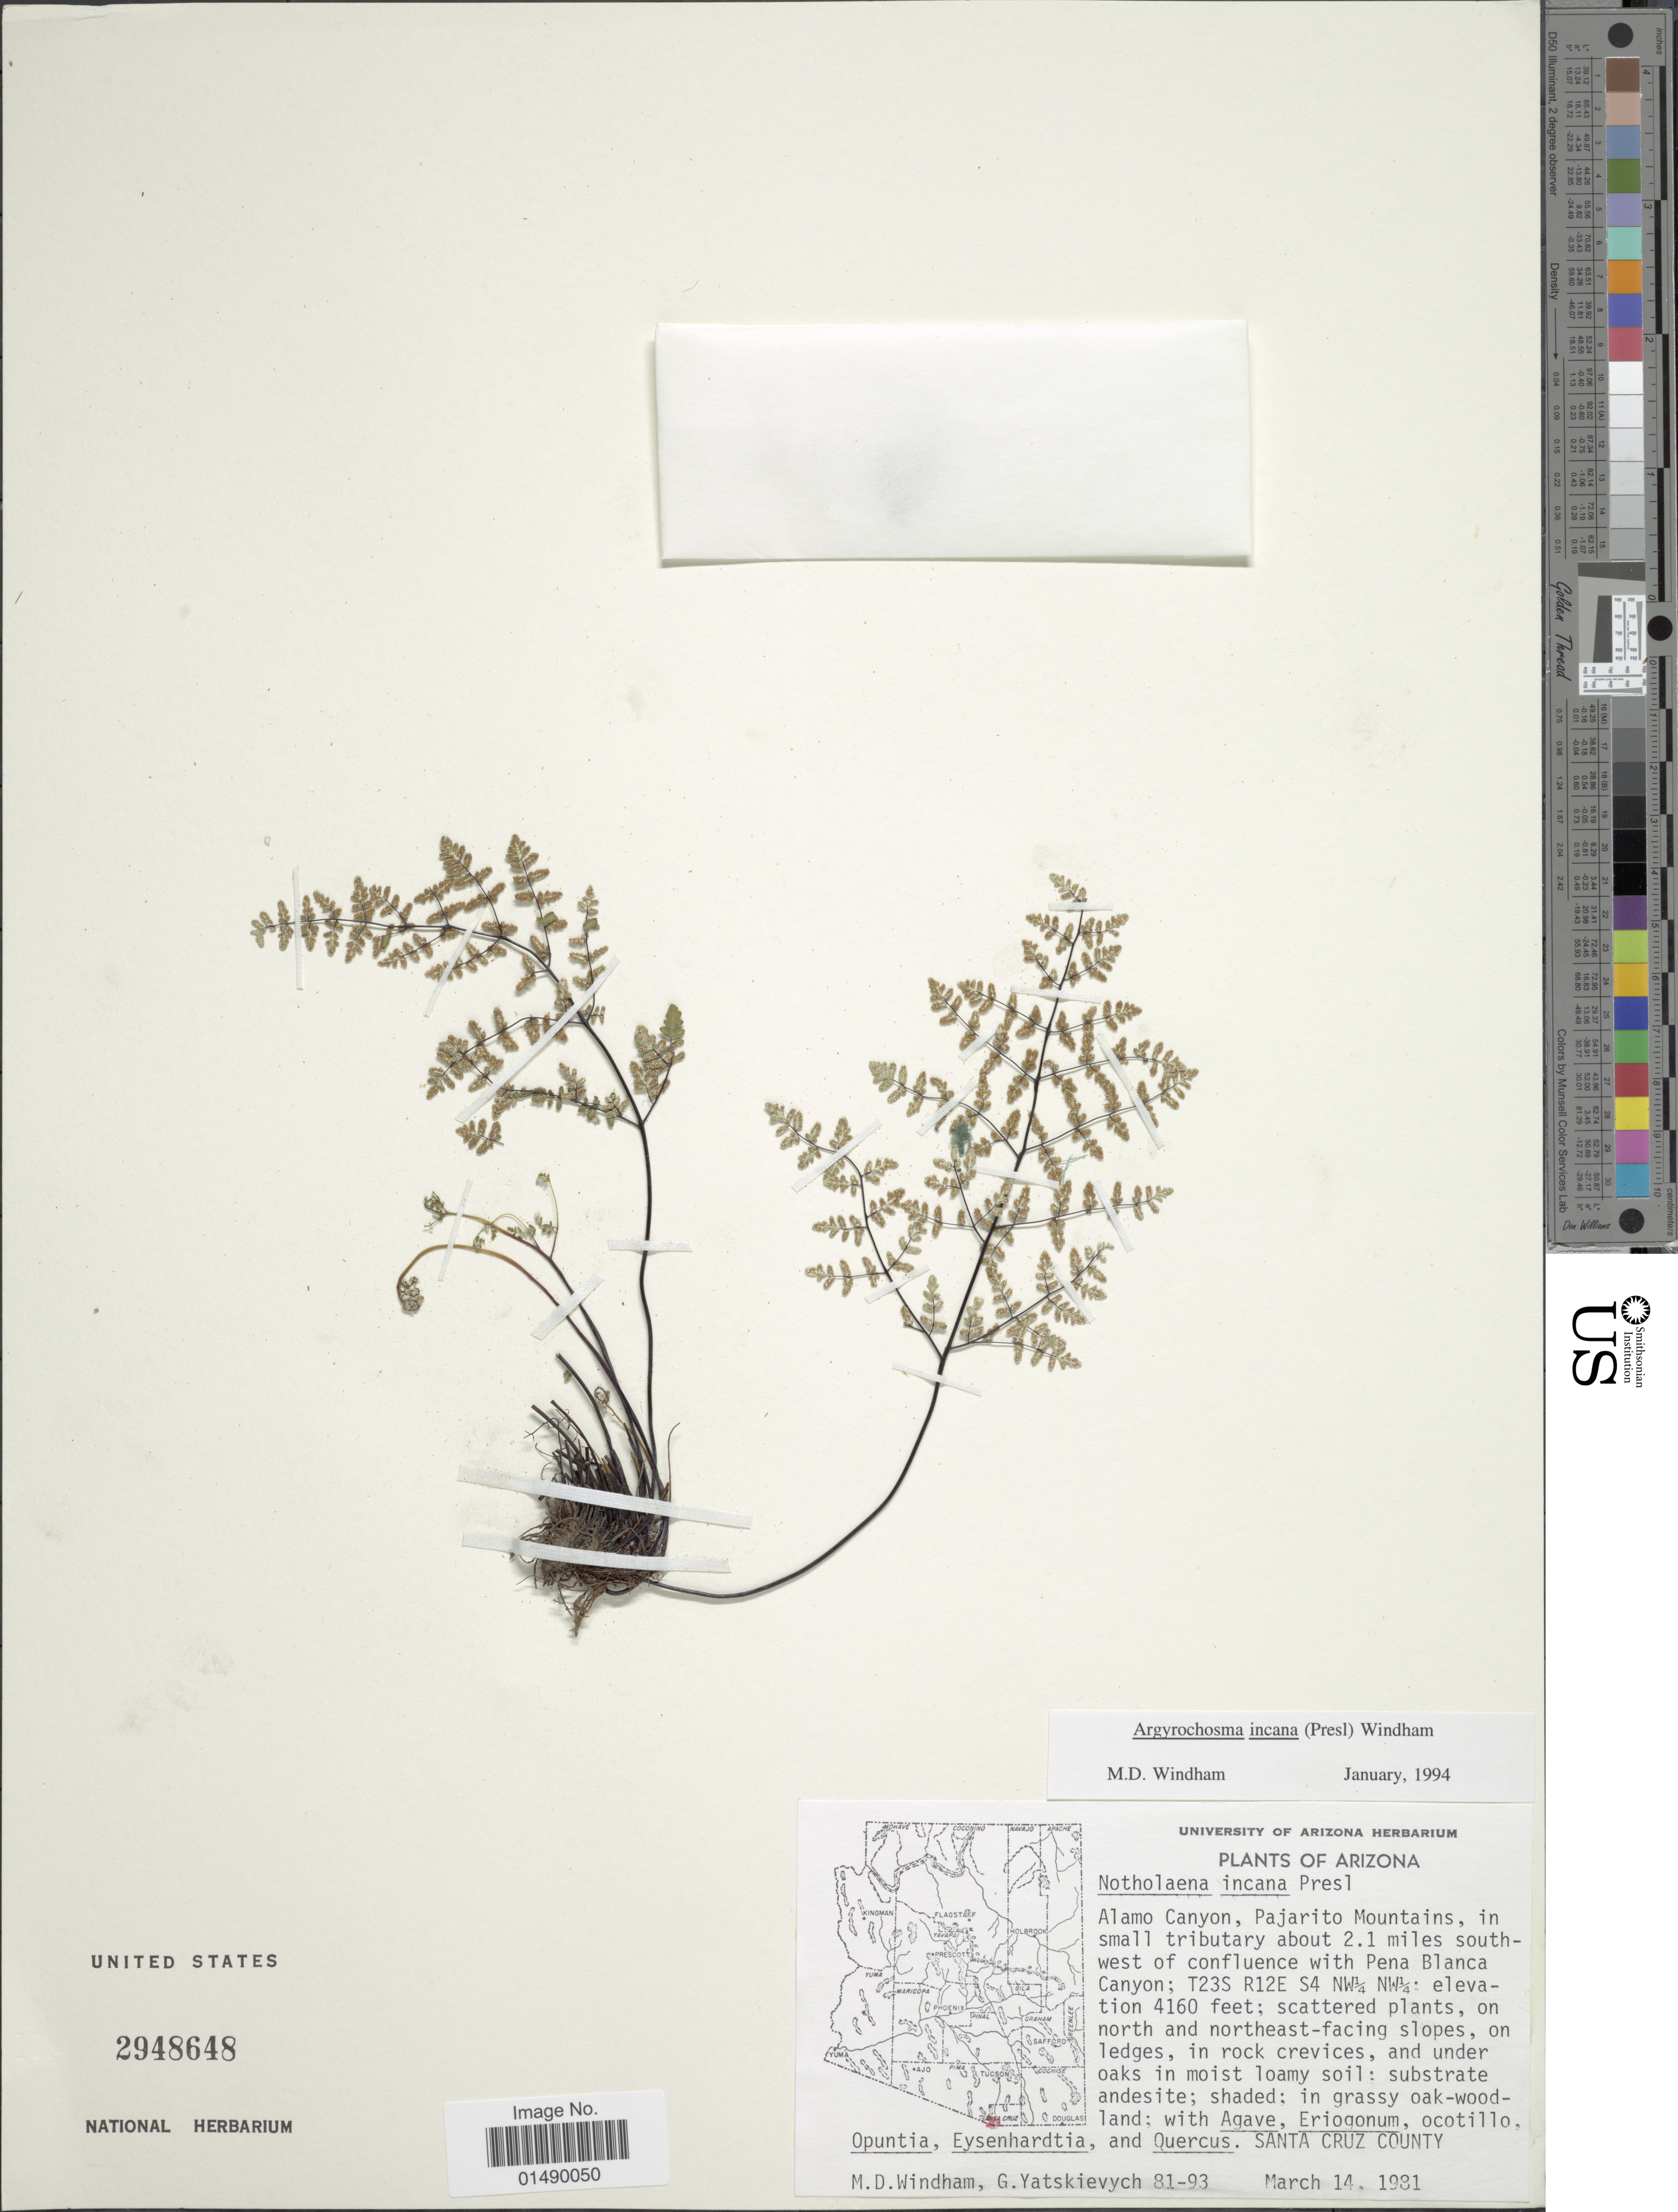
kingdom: Plantae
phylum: Tracheophyta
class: Polypodiopsida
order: Polypodiales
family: Pteridaceae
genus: Argyrochosma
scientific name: Argyrochosma incana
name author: (C. Presl) Windham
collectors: M. Windham & G. Yatskievych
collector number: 81-93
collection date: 1981-03-14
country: United States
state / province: Arizona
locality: Arizona, Santa Cruz County, Alamo Canyon, Pajarito Mountains, in small tributary about 2.1 miles southwest of cunfluence with Pena Blanca Canyon; T23S R12E S4 NW¼ NW¼.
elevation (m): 1268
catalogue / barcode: US 2948648